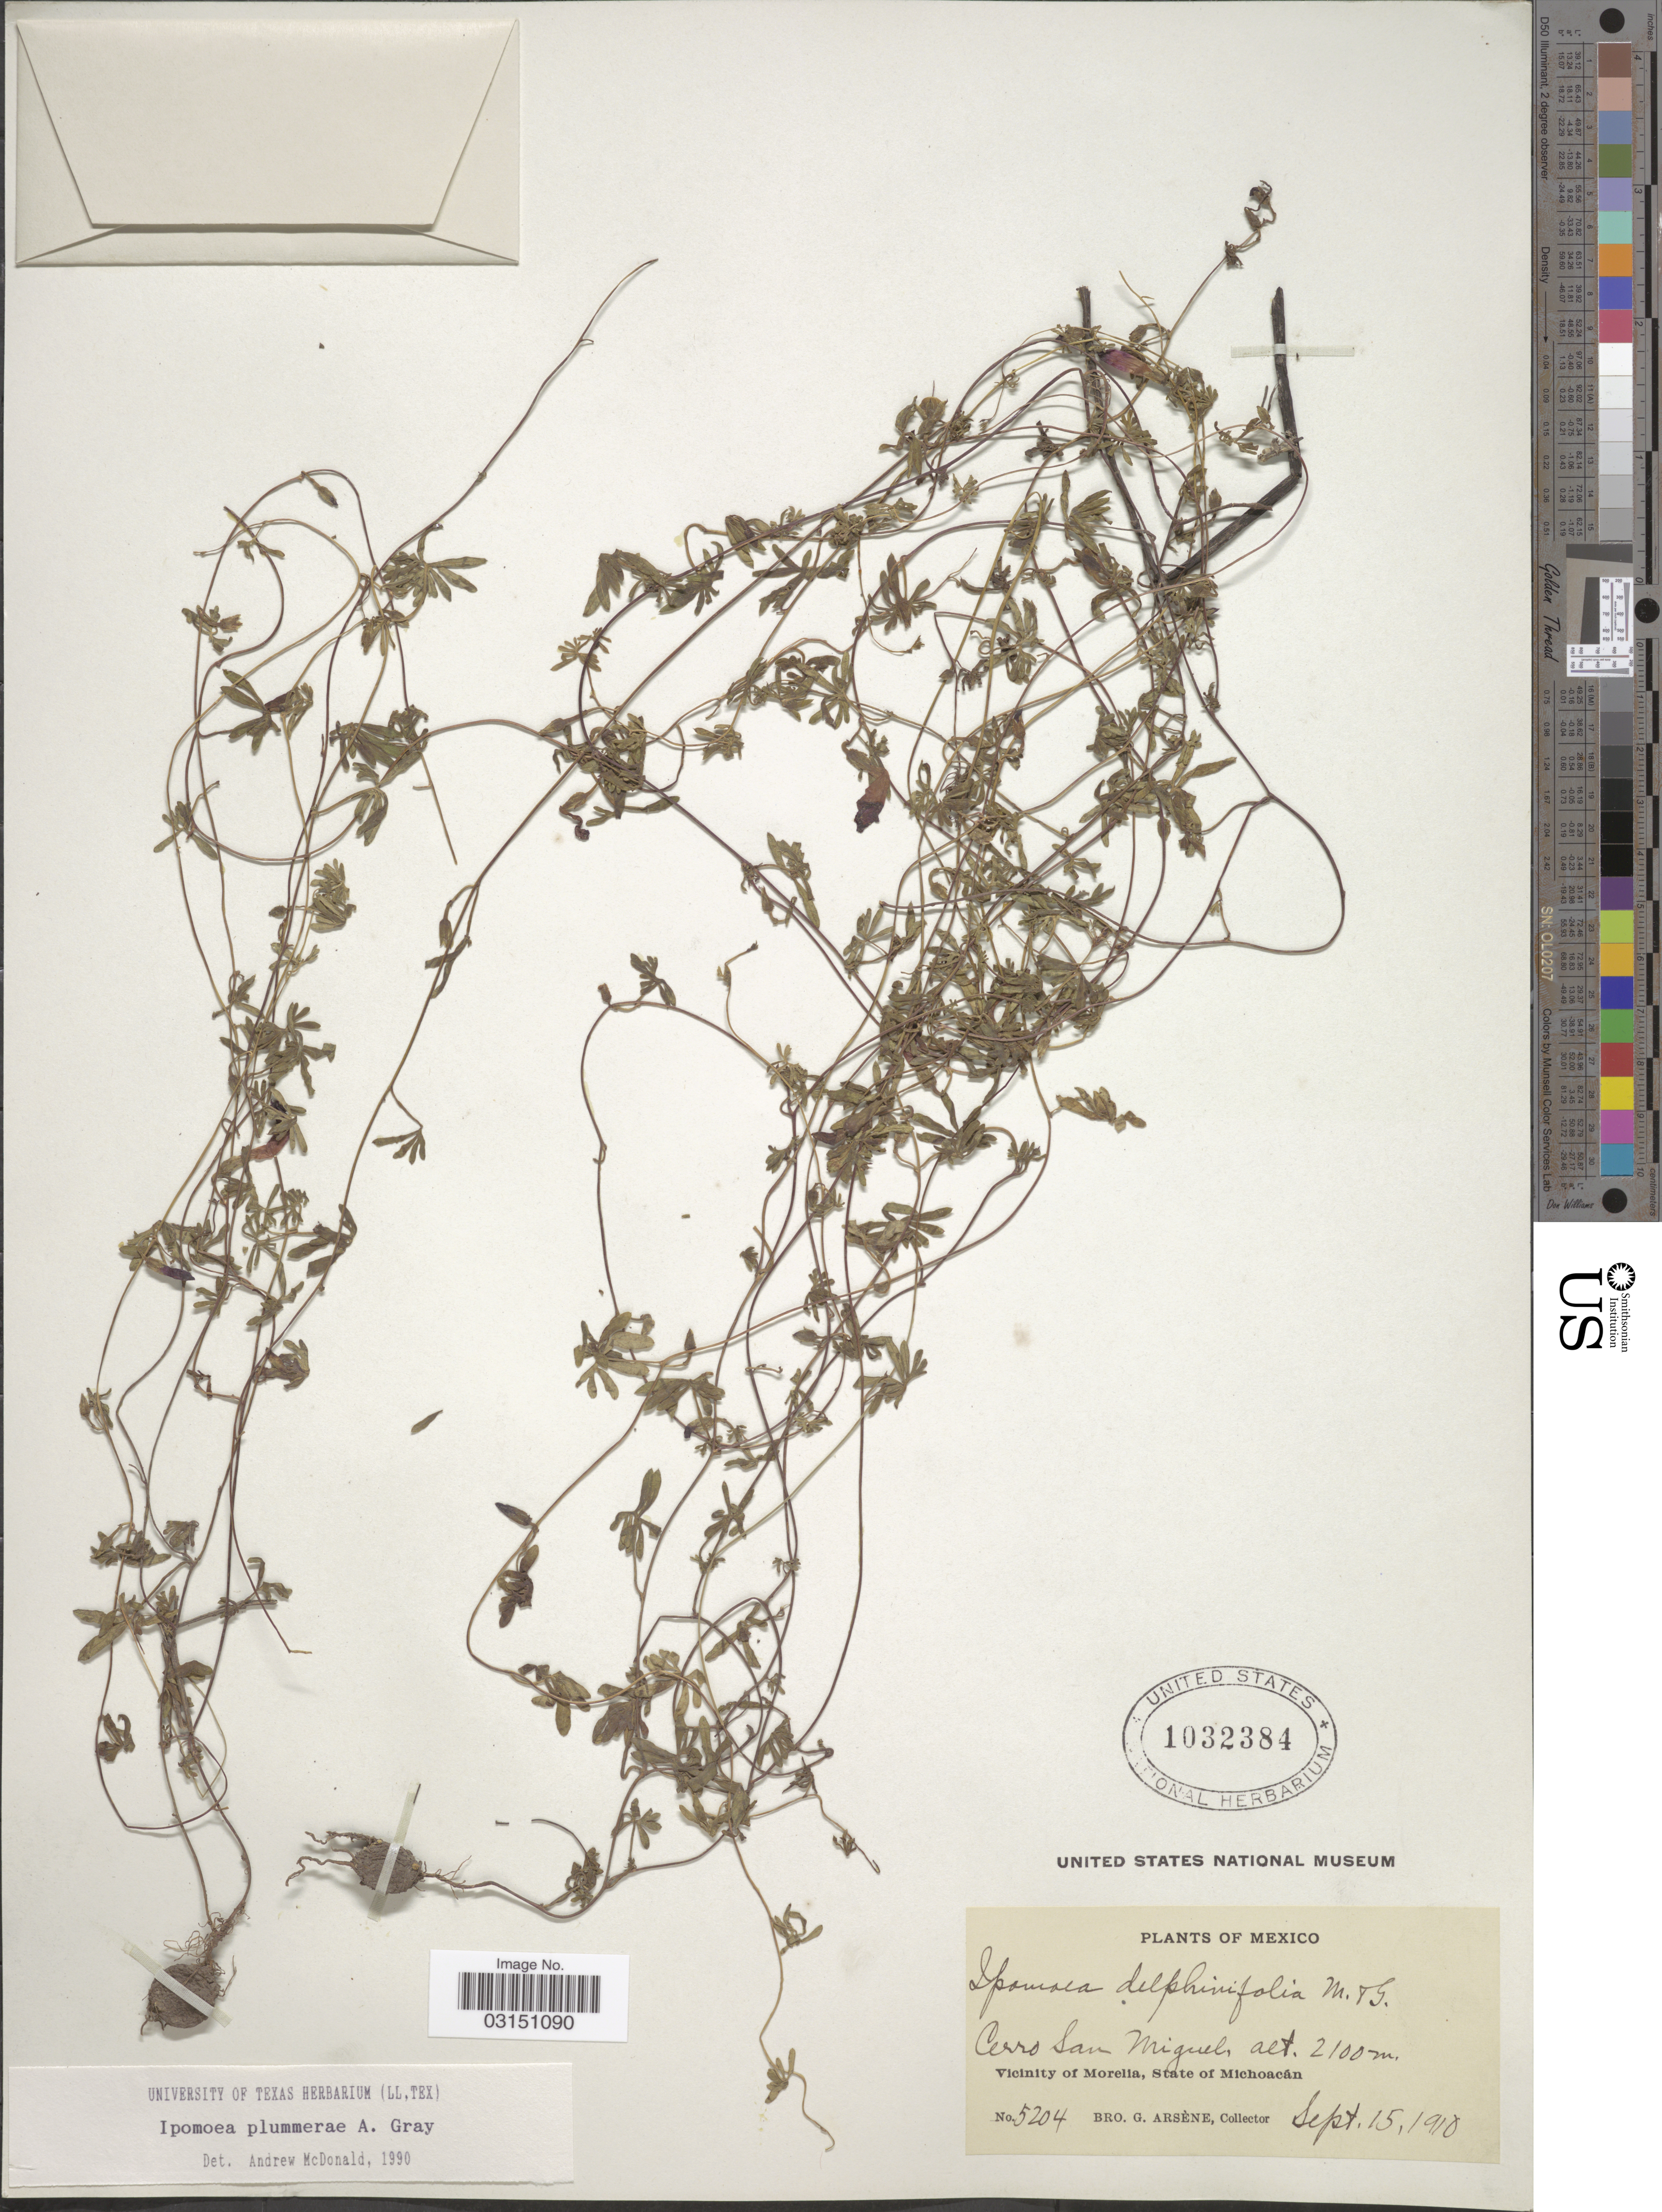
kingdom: Plantae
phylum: Tracheophyta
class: Magnoliopsida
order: Solanales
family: Convolvulaceae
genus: Ipomoea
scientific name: Ipomoea plummerae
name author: A. Gray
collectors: Bro. G. Arsène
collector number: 5204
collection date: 1910-09-15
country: Mexico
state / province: Michoacán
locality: Cero San Miguel. Vicinity of Morelia.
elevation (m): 2100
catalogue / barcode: US 1032384